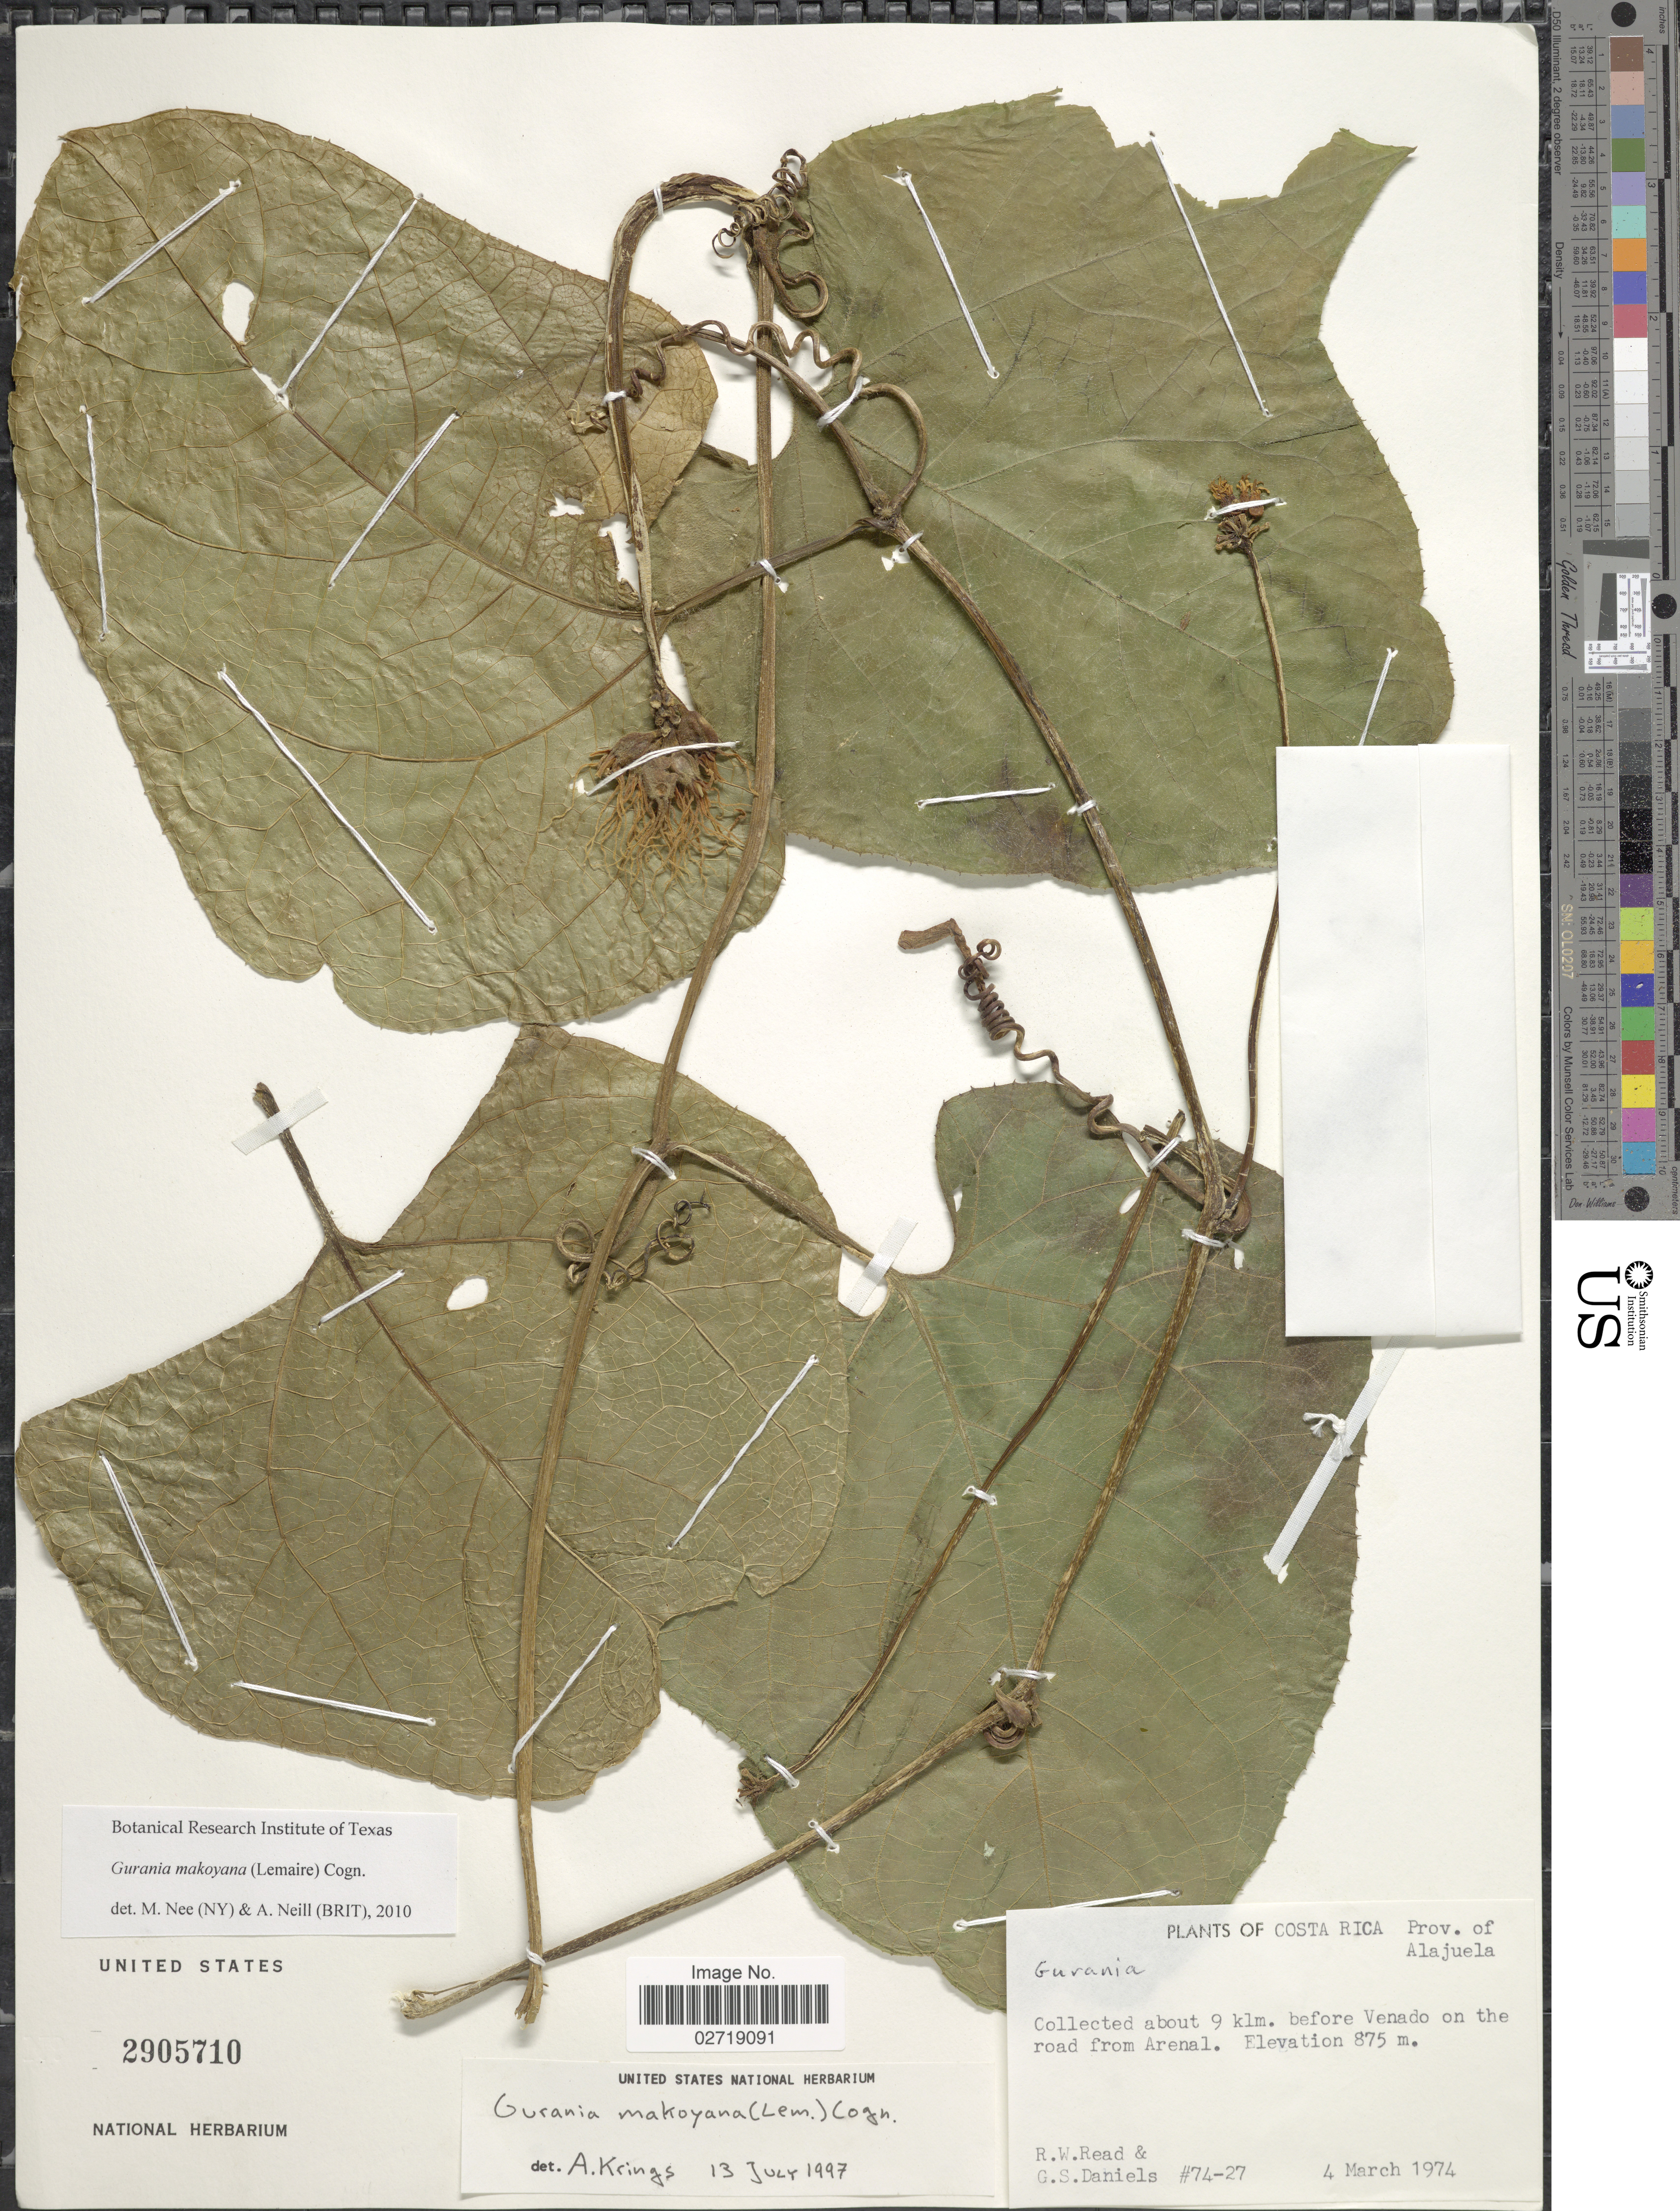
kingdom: Plantae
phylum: Tracheophyta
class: Magnoliopsida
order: Cucurbitales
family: Cucurbitaceae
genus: Gurania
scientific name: Gurania makoyana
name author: (Lem.) Cogn.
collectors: R. W. Read & G. S. Daniels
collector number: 74-27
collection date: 1974-03-04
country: Costa Rica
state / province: Alajuela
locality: About 9 klm. before Venado on the road from Arenal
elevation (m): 875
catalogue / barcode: US 2905710